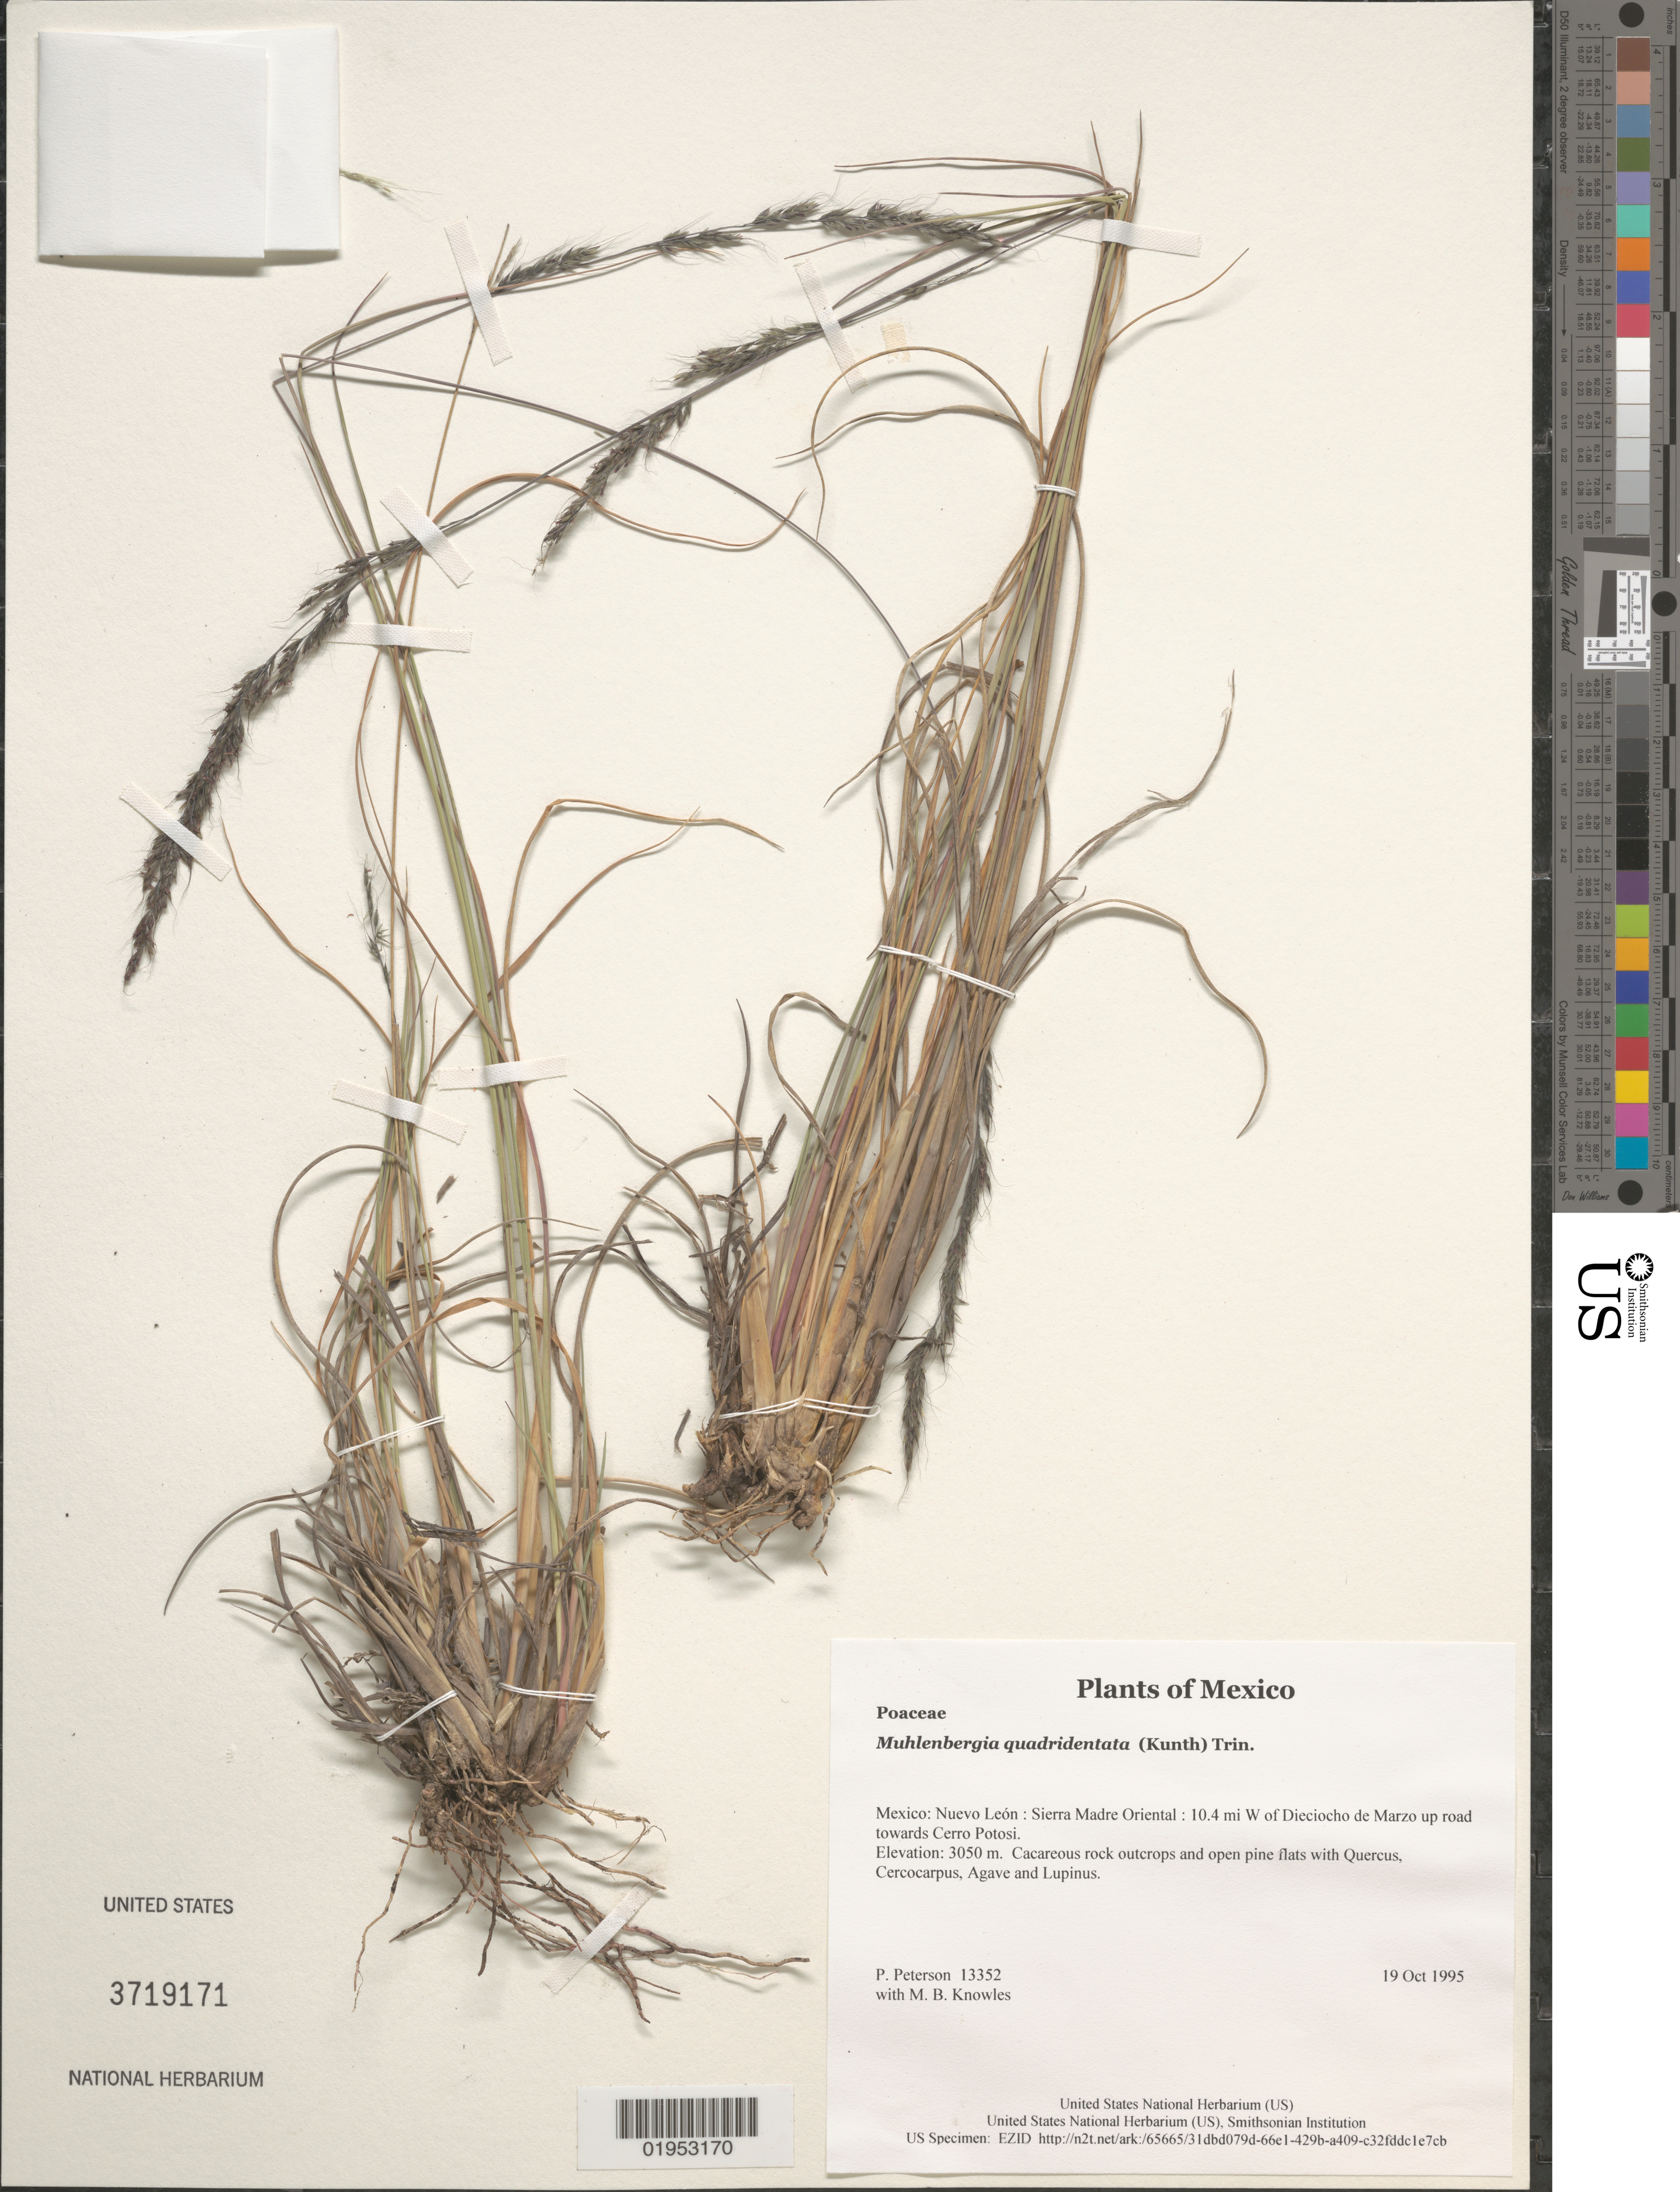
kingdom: Plantae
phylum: Tracheophyta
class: Liliopsida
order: Poales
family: Poaceae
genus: Muhlenbergia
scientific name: Muhlenbergia quadridentata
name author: (Kunth) Trin.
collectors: P. M. Peterson & M. B. Knowles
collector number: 13352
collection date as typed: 19 Oct 1995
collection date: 1995-10-19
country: Mexico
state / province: Nuevo León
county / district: Sierra Madre Oriental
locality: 10.4 mi W of Dieciocho de Marzo up road towards Cerro Potosi.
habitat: Cacareous rock outcrops and open pine flats with Quercus, Cercocarpus, Agave and Lupinus.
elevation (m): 3050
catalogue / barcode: US 3719171